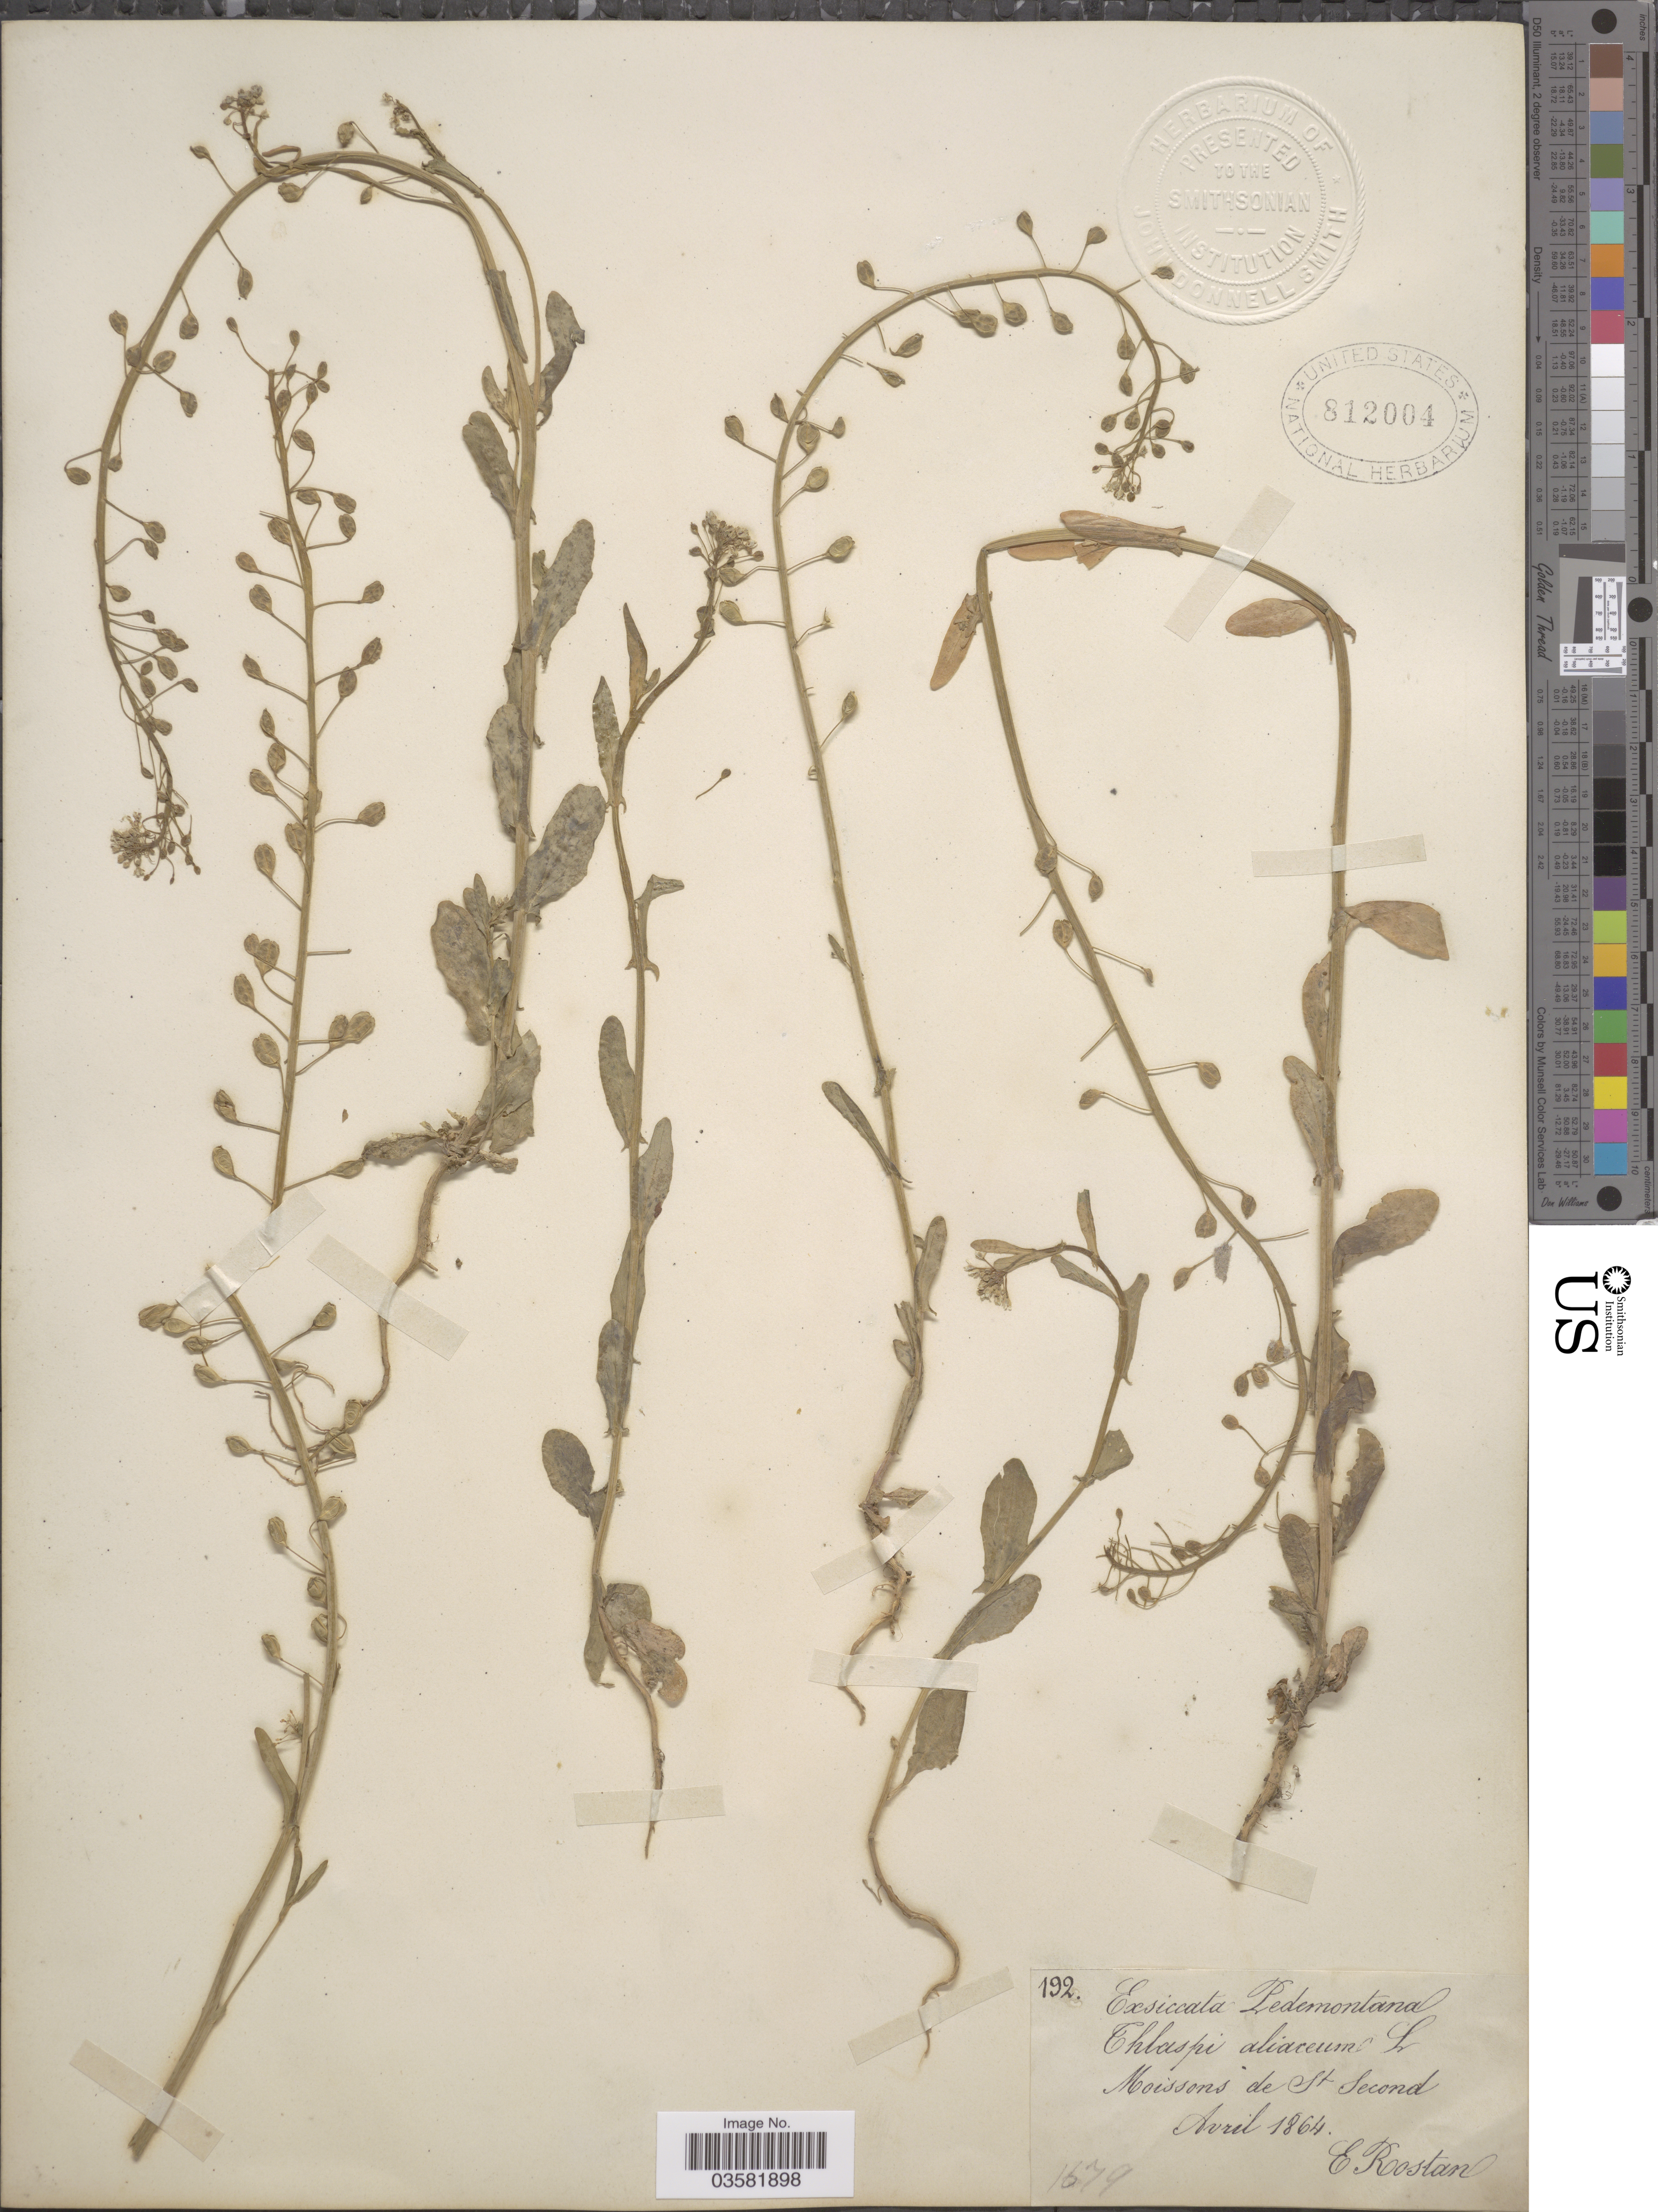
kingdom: Plantae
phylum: Tracheophyta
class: Magnoliopsida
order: Brassicales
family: Brassicaceae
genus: Thlaspi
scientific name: Thlaspi alliaceum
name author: L.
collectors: E. Rostan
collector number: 192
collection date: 1864-04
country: Italy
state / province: Piedmont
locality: Pedemontana. Moissons de St Second.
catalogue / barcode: US 812004